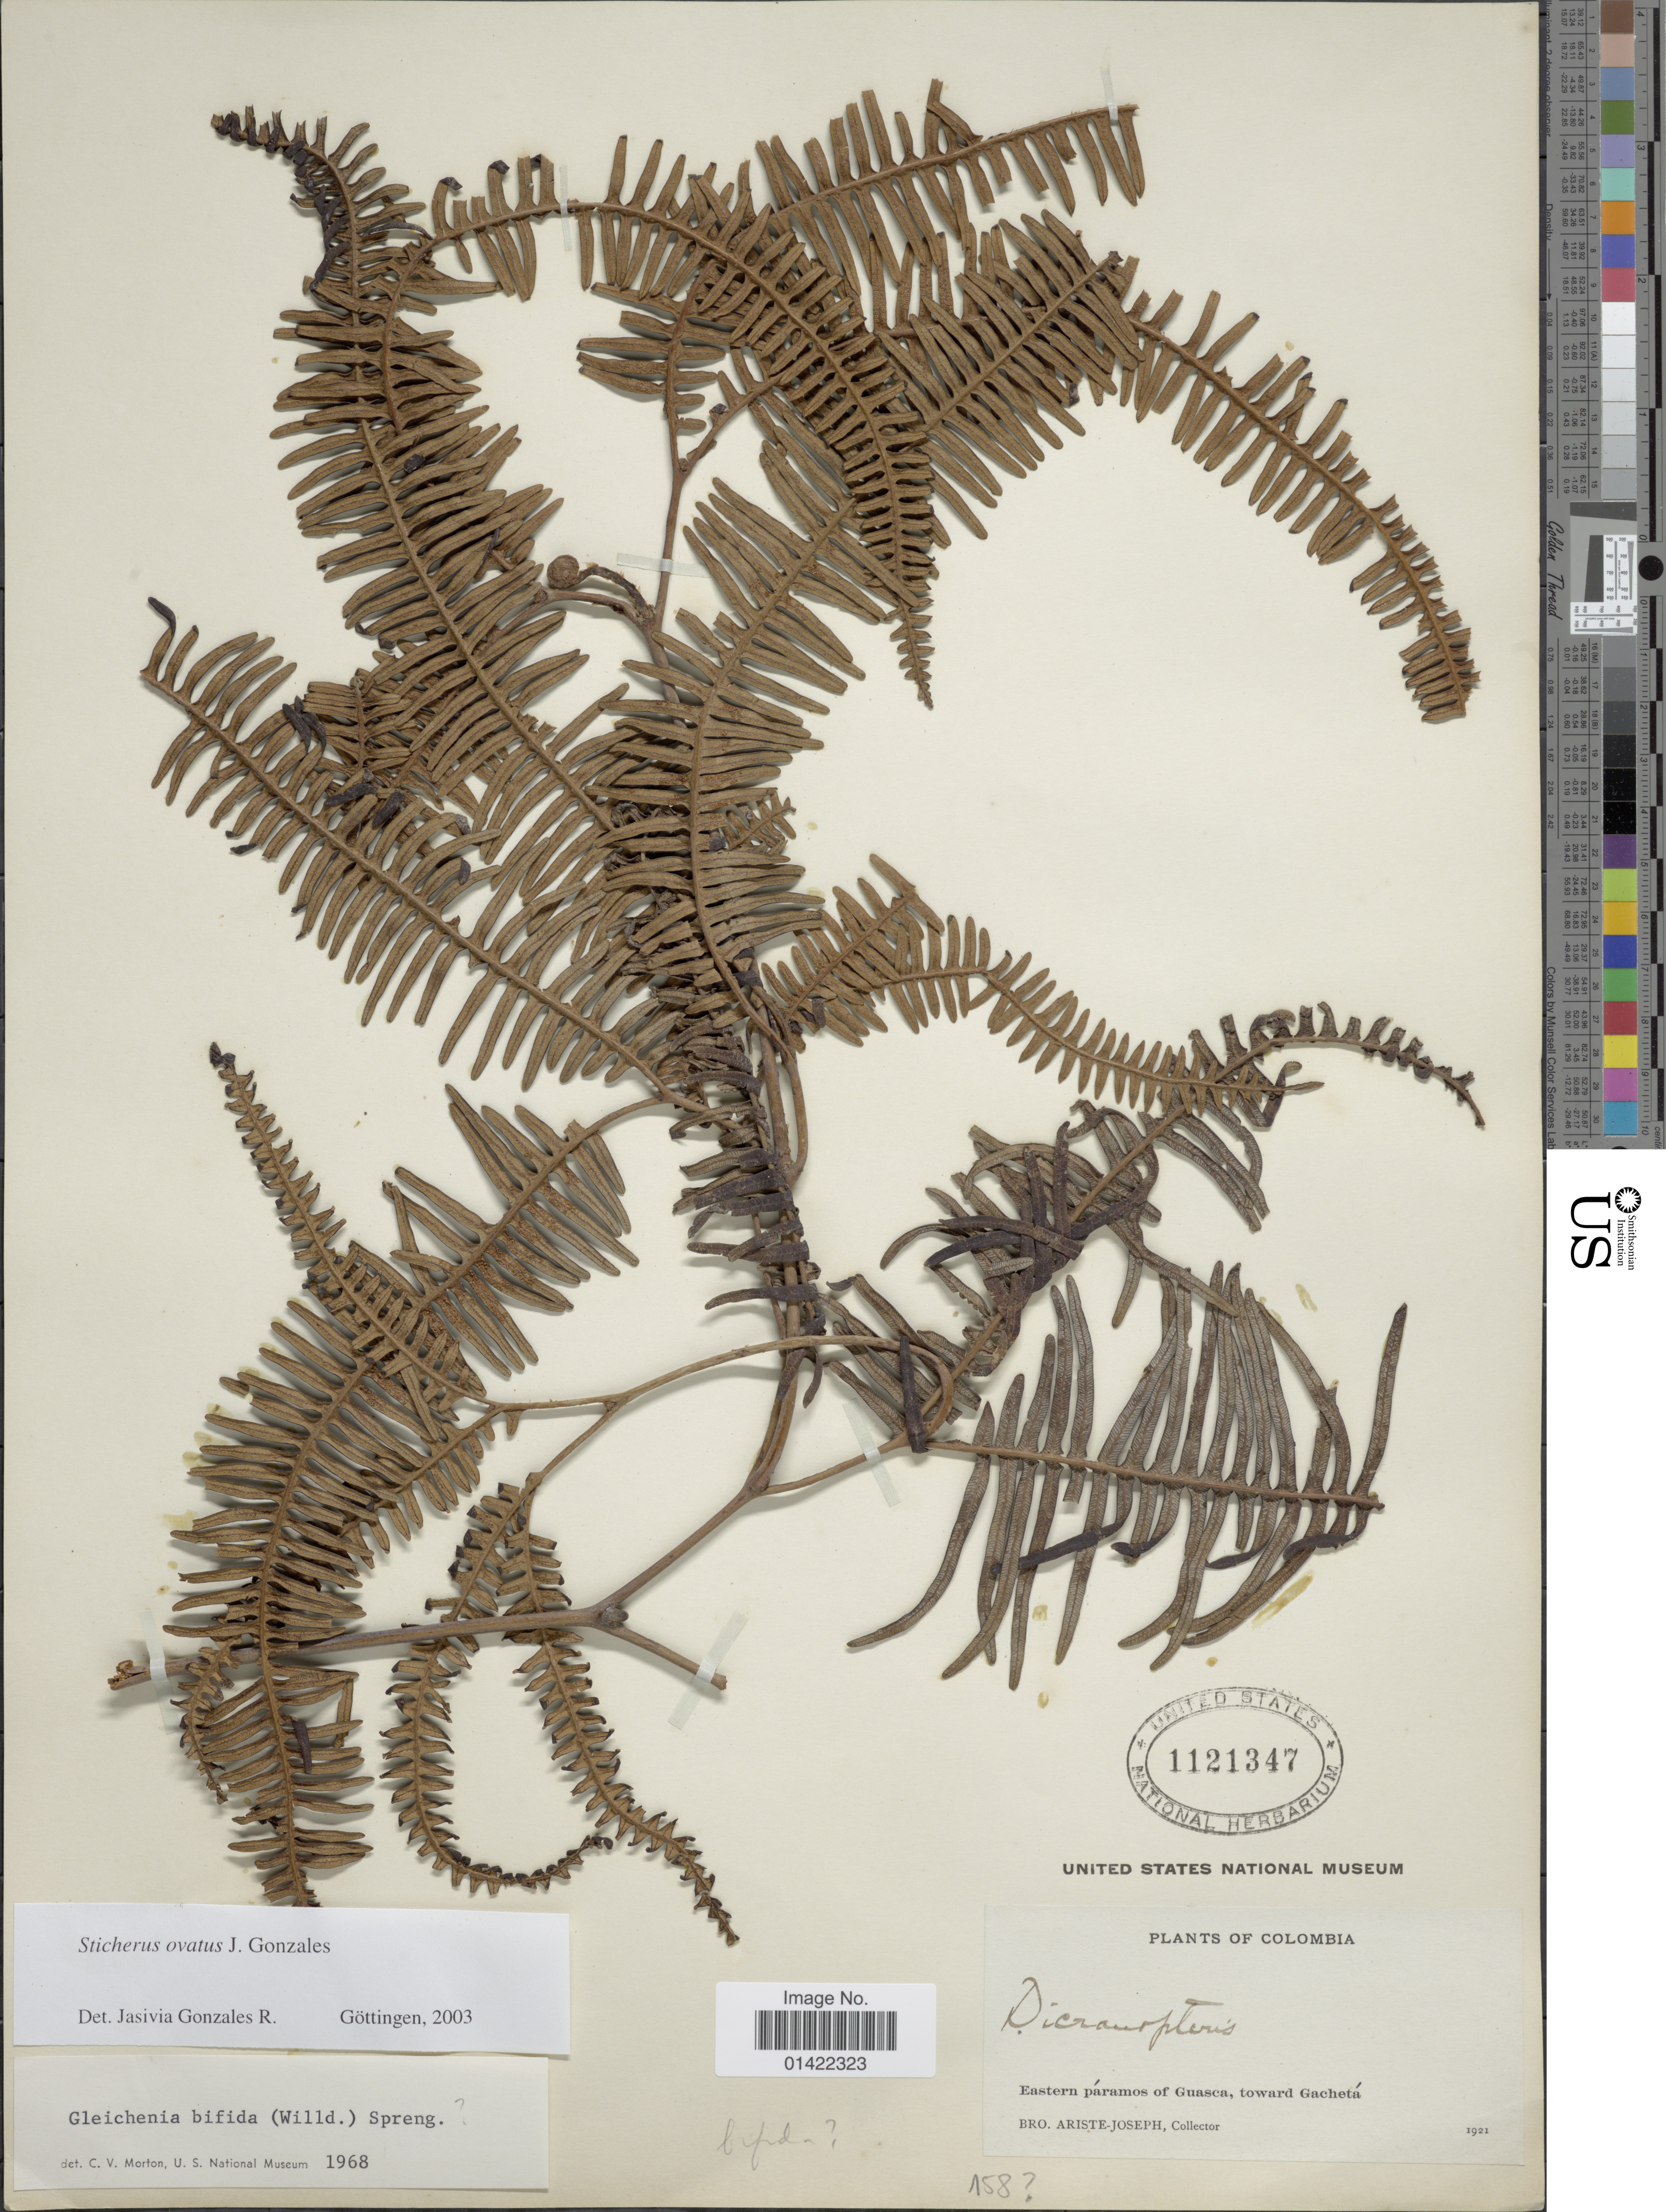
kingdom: Plantae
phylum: Tracheophyta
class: Polypodiopsida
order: Gleicheniales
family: Gleicheniaceae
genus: Sticherus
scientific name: Sticherus ovatus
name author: J. Gonzales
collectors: Bro. Ariste-Joseph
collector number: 158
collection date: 1921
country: Colombia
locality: Eastern páramos of Guasca, toward Gachetá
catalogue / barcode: US 1121347